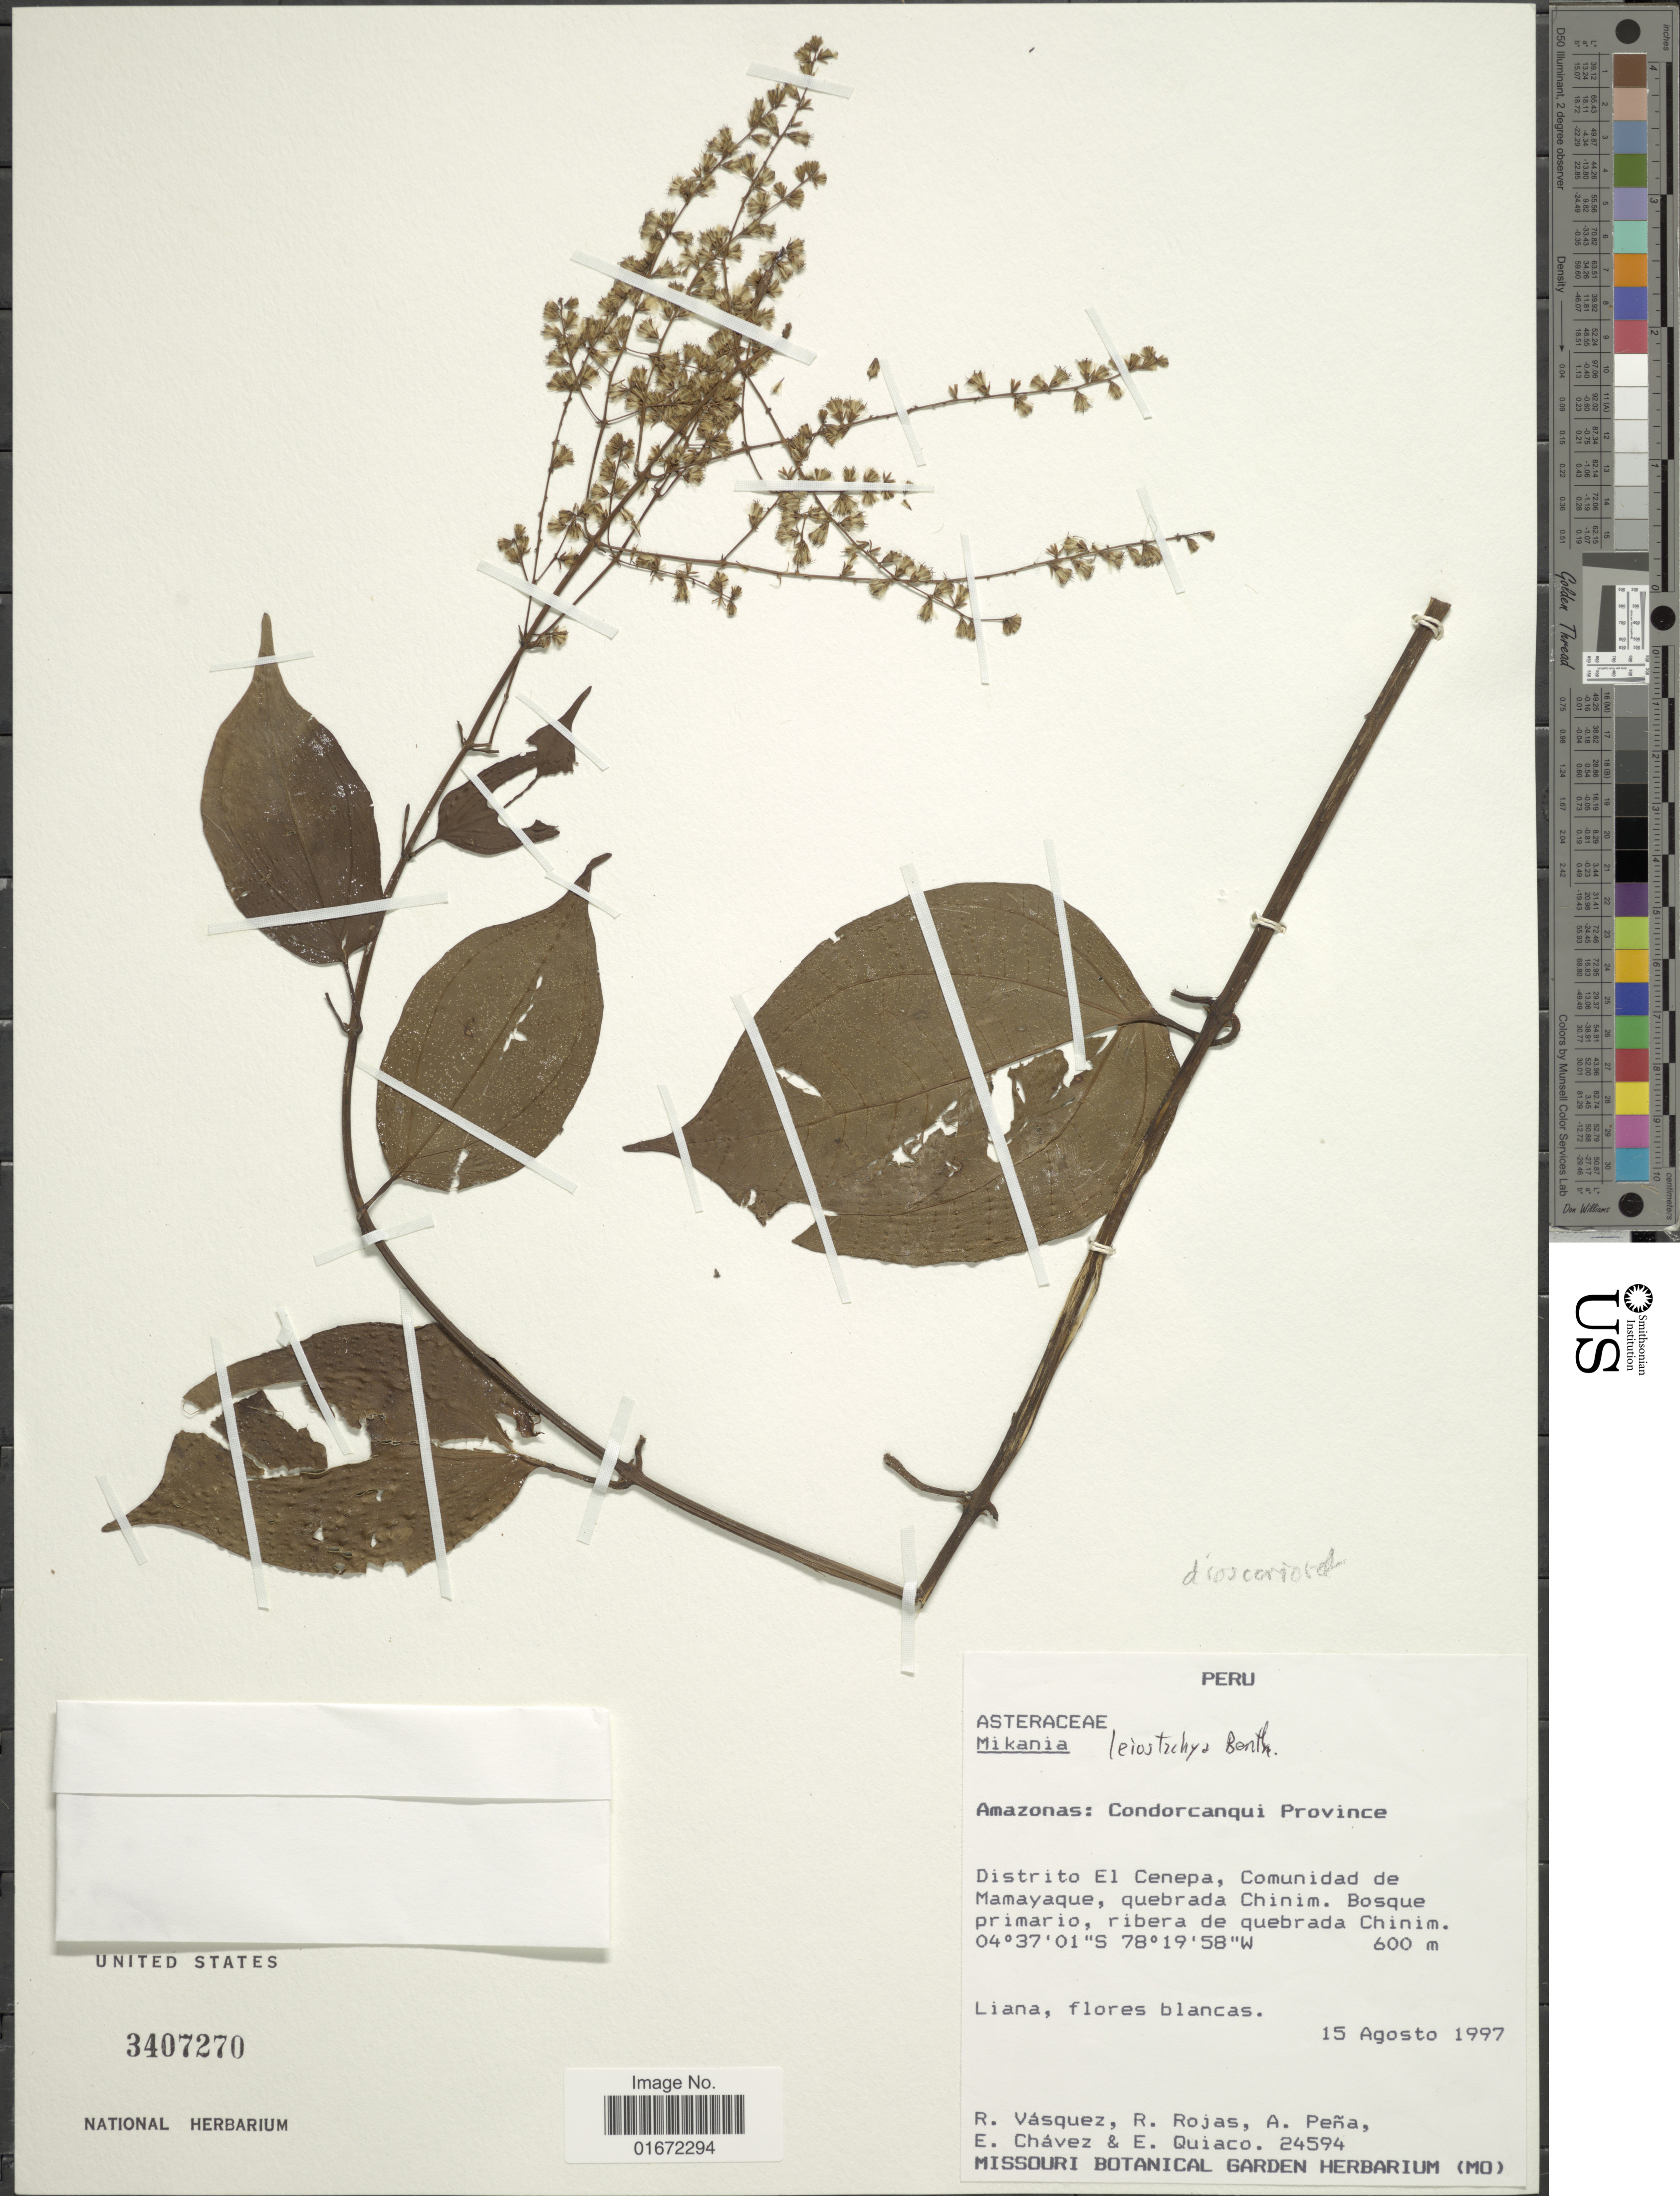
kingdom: Plantae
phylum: Tracheophyta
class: Magnoliopsida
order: Asterales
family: Asteraceae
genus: Mikania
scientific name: Mikania dioscoreoides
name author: (Rusby) B.L. Rob.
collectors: R. Vásquez, R. Rojas, A. Peña, E. Chávez & E. Quiaco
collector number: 24594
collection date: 1997-08-15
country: Peru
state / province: Amazonas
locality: Amazonas: Condorcanqqui Province. Distrito El Cenepa, Comunidad de Mamayaque, quebrada Chinim. Bosque primario, ribera de quebrada Chinim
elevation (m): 600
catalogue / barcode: US 3407270